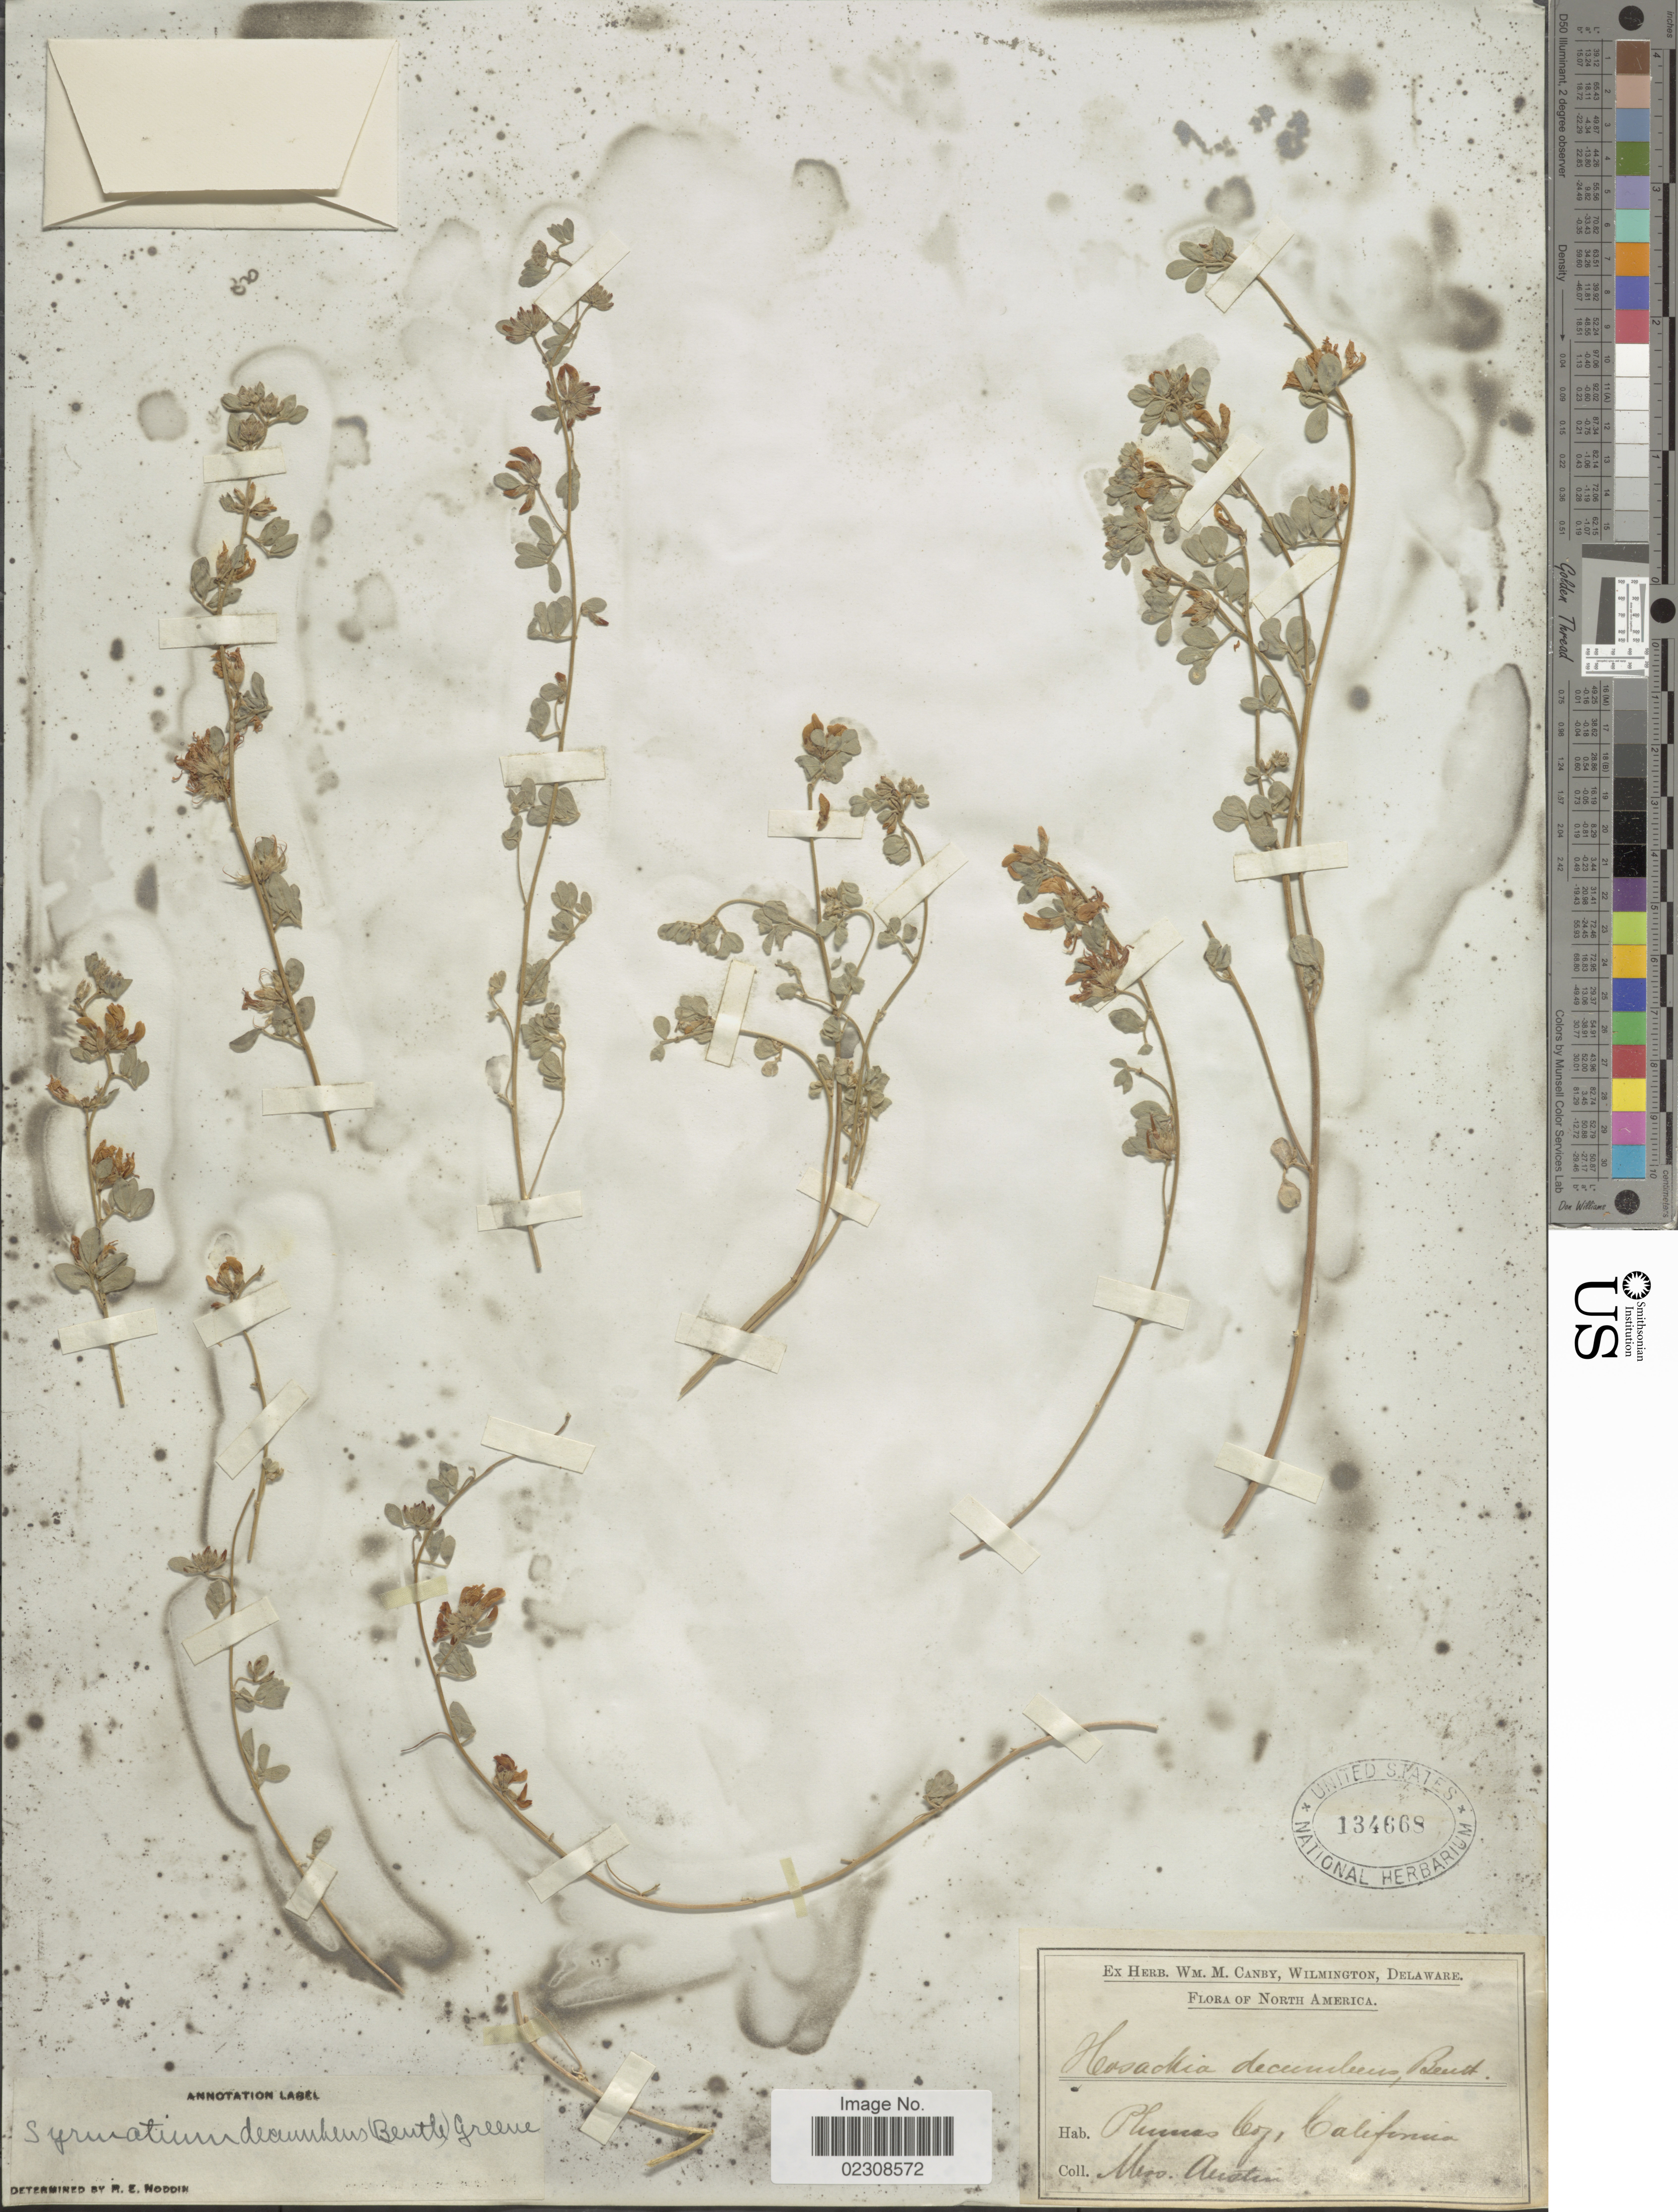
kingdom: Plantae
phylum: Tracheophyta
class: Magnoliopsida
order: Fabales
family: Fabaceae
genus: Syrmatium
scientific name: Syrmatium decumbens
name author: (Benth.) Greene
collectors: Austin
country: United States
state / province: California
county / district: Plumas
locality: Plumas Co.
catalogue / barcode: US 134668